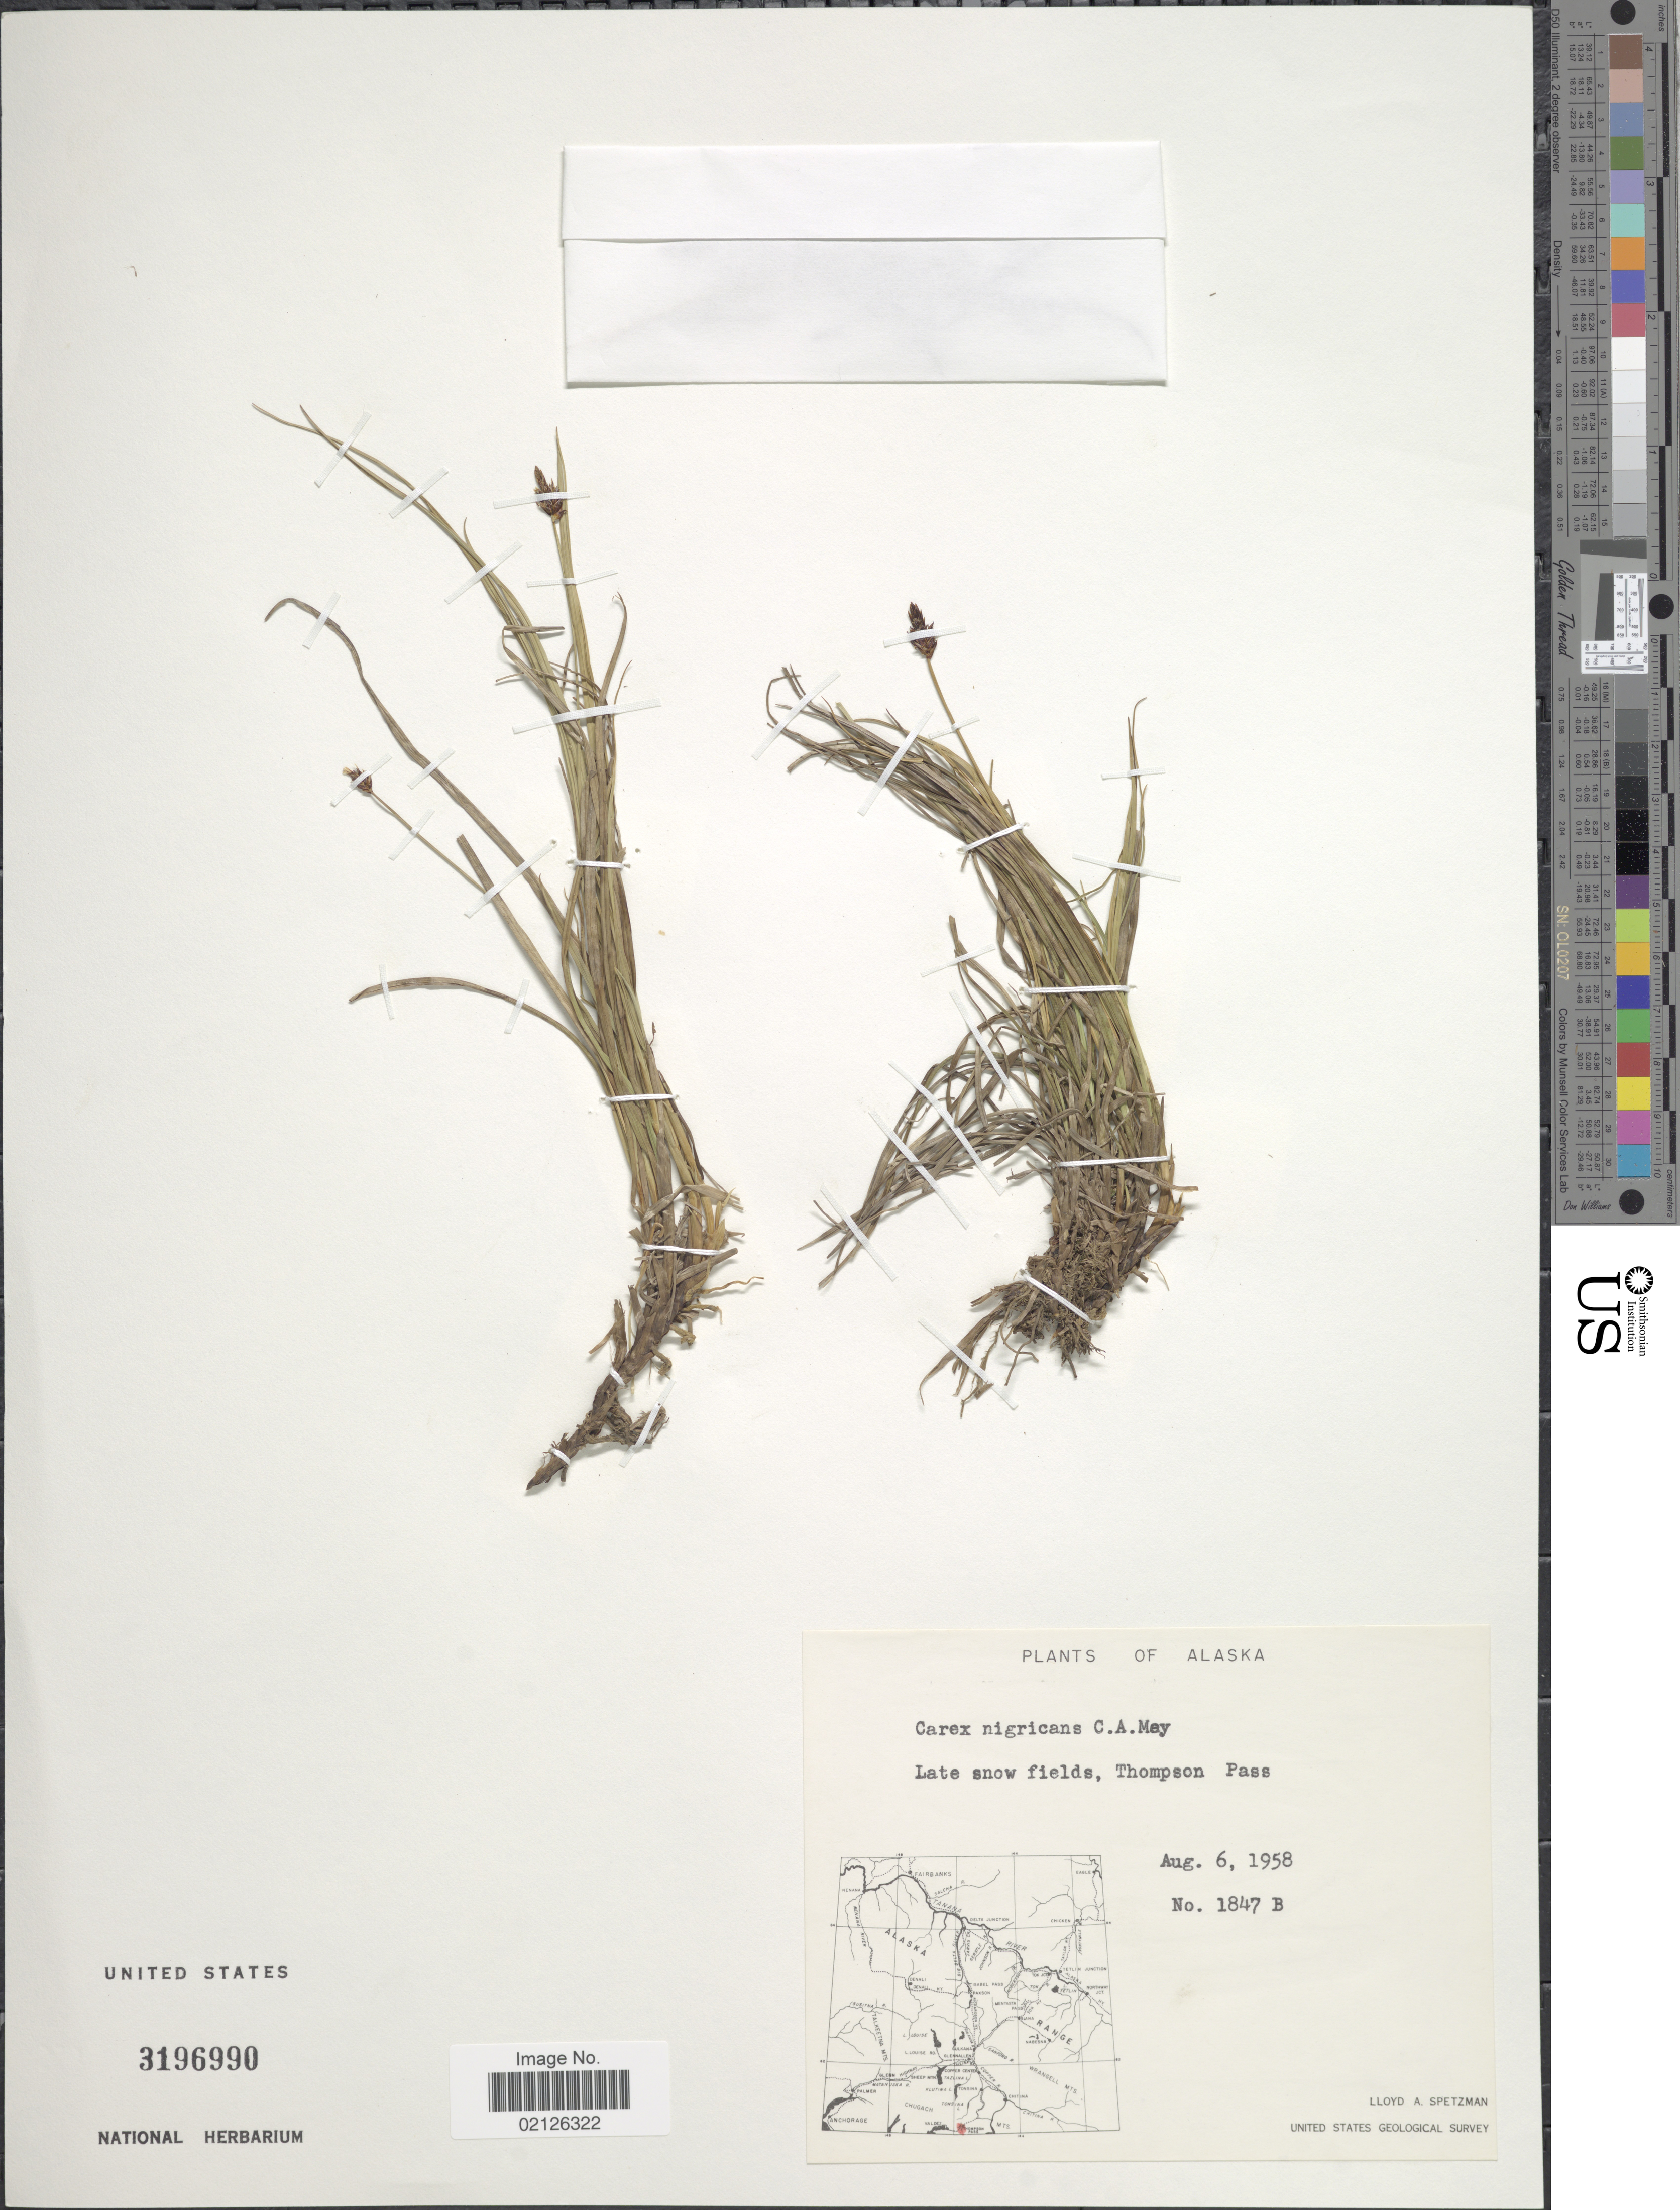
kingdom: Plantae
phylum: Tracheophyta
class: Liliopsida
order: Poales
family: Cyperaceae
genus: Carex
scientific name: Carex nigricans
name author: C.A. Mey.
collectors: L. Spetzman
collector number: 1847 B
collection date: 1958-08-06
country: United States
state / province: Alaska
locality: Late snow fields, Thompson Pass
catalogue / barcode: US 3196990